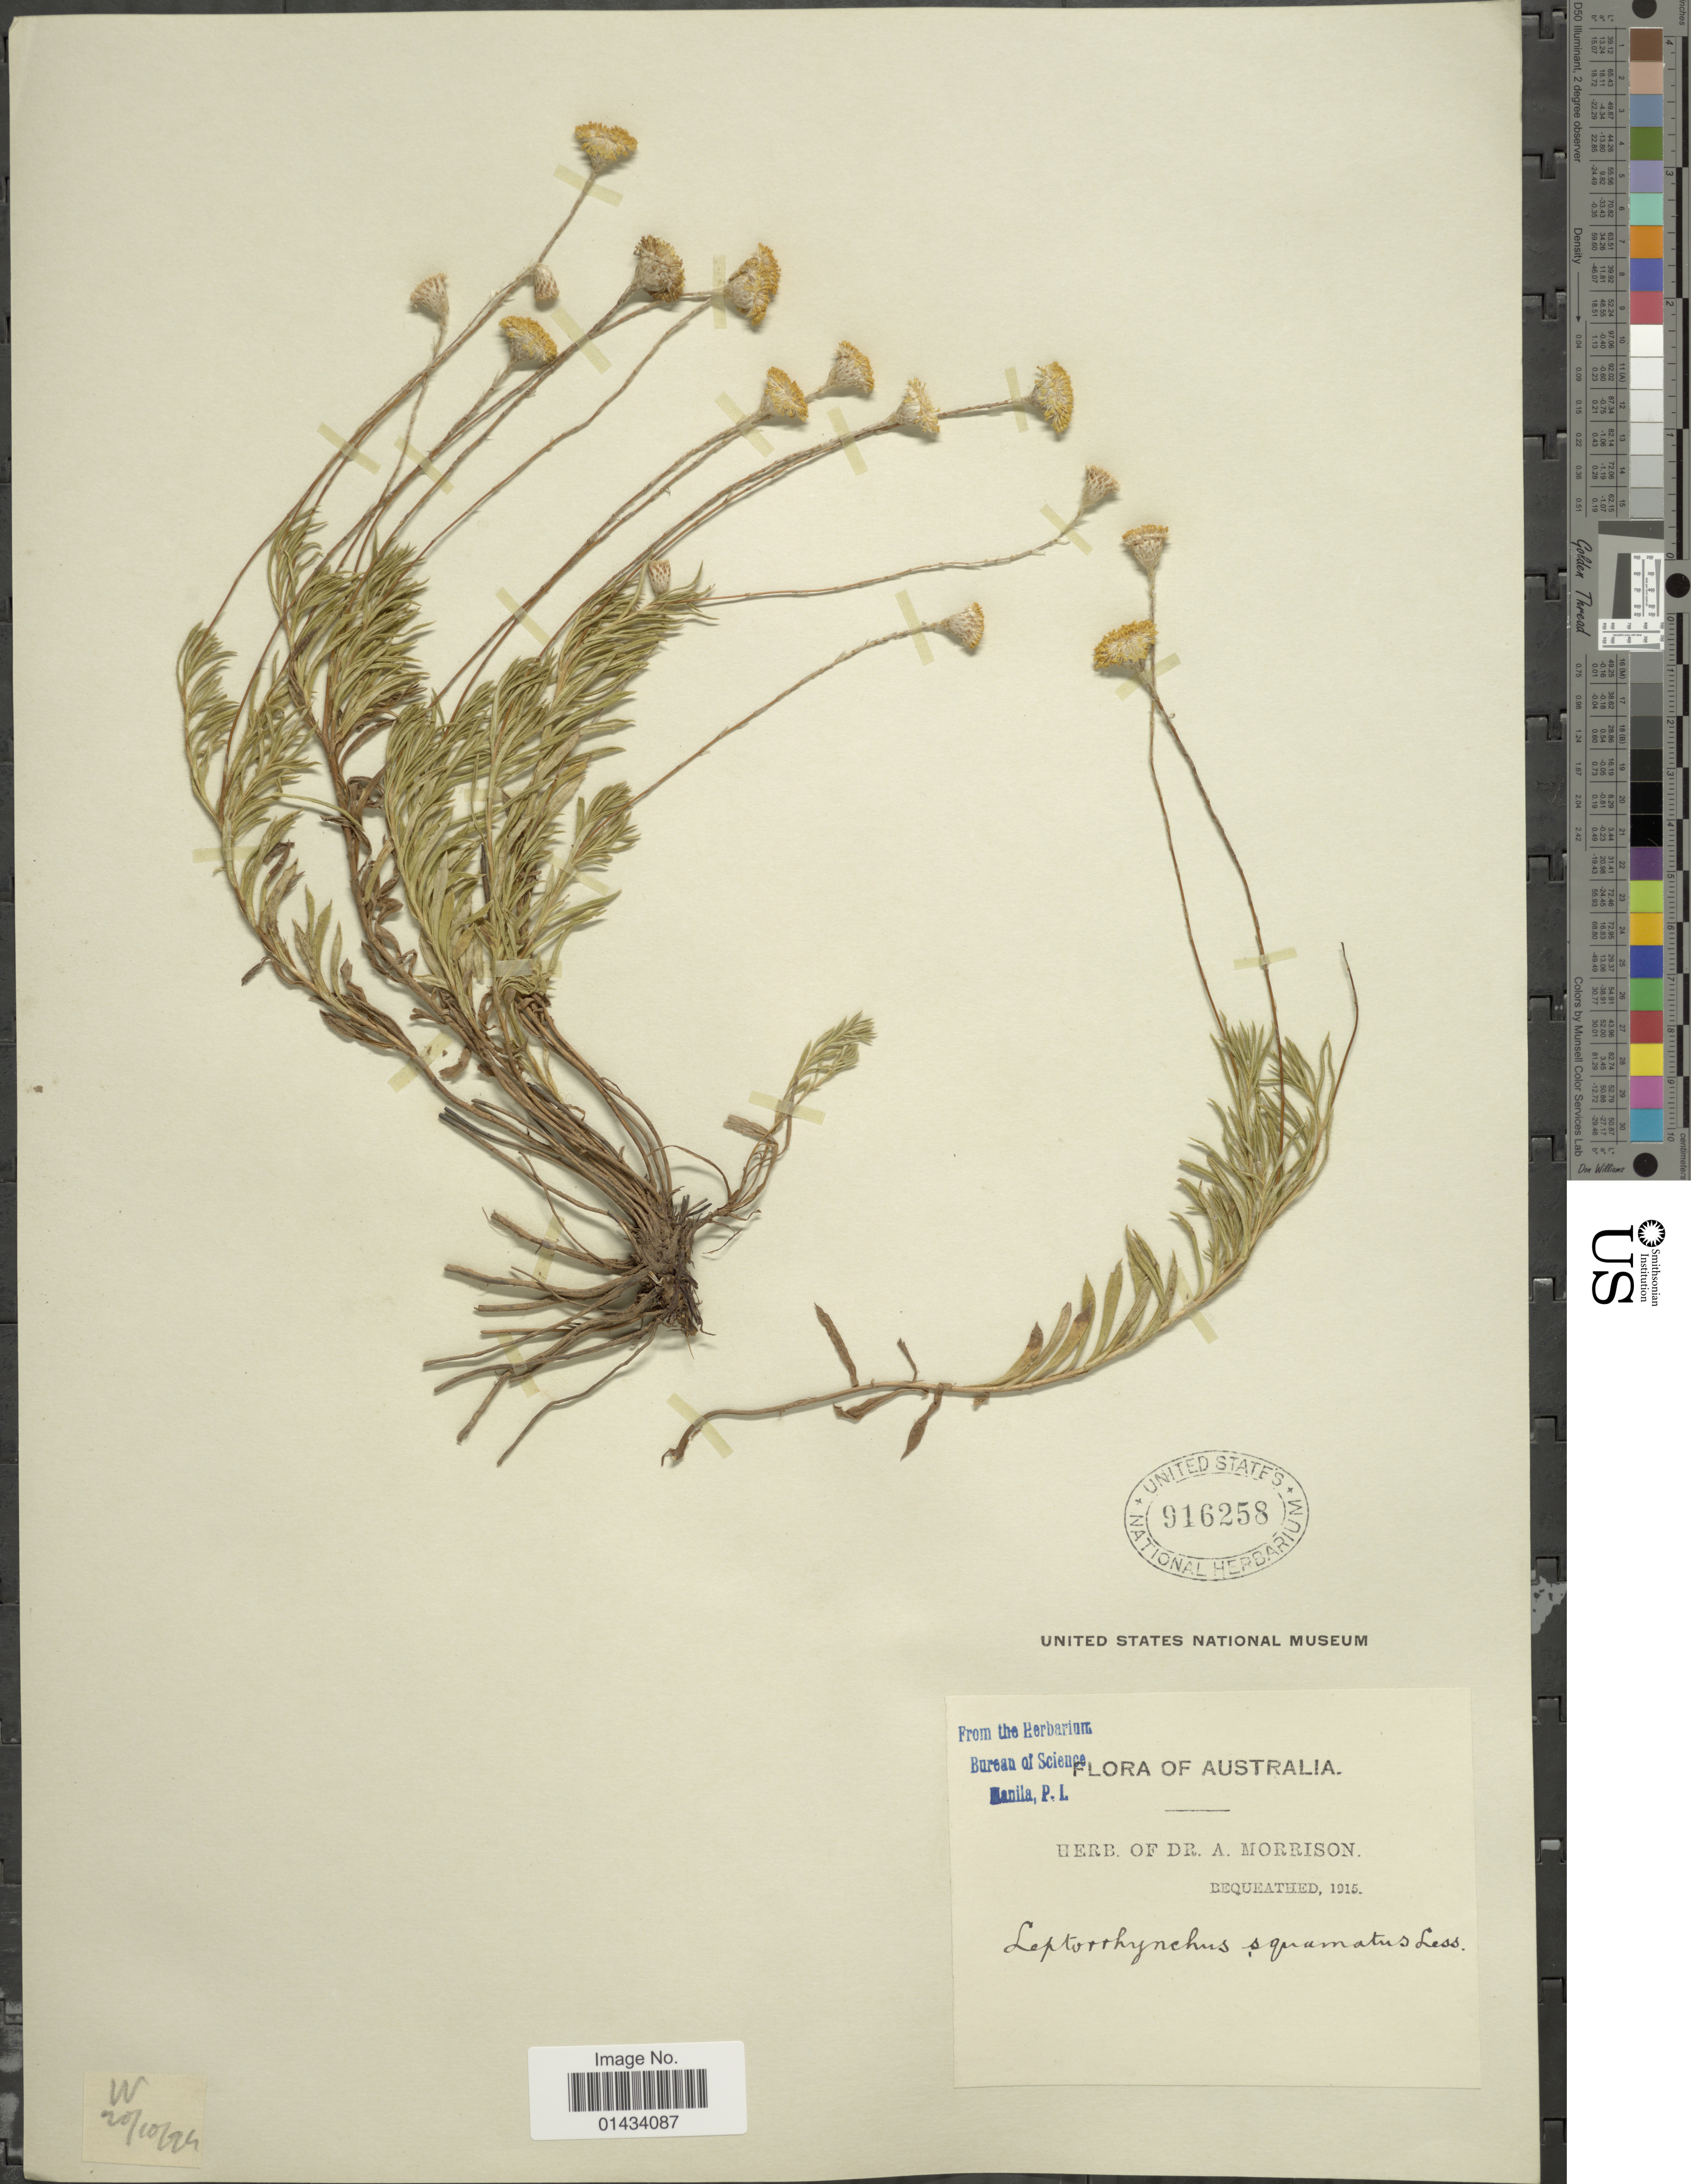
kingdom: Plantae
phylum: Tracheophyta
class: Magnoliopsida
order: Asterales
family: Asteraceae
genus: Leptorhynchos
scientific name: Leptorhynchos squamatus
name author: (Labill.) Less.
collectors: ex herb. Dr. A. Morrison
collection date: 1915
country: Australia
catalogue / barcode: US 916258